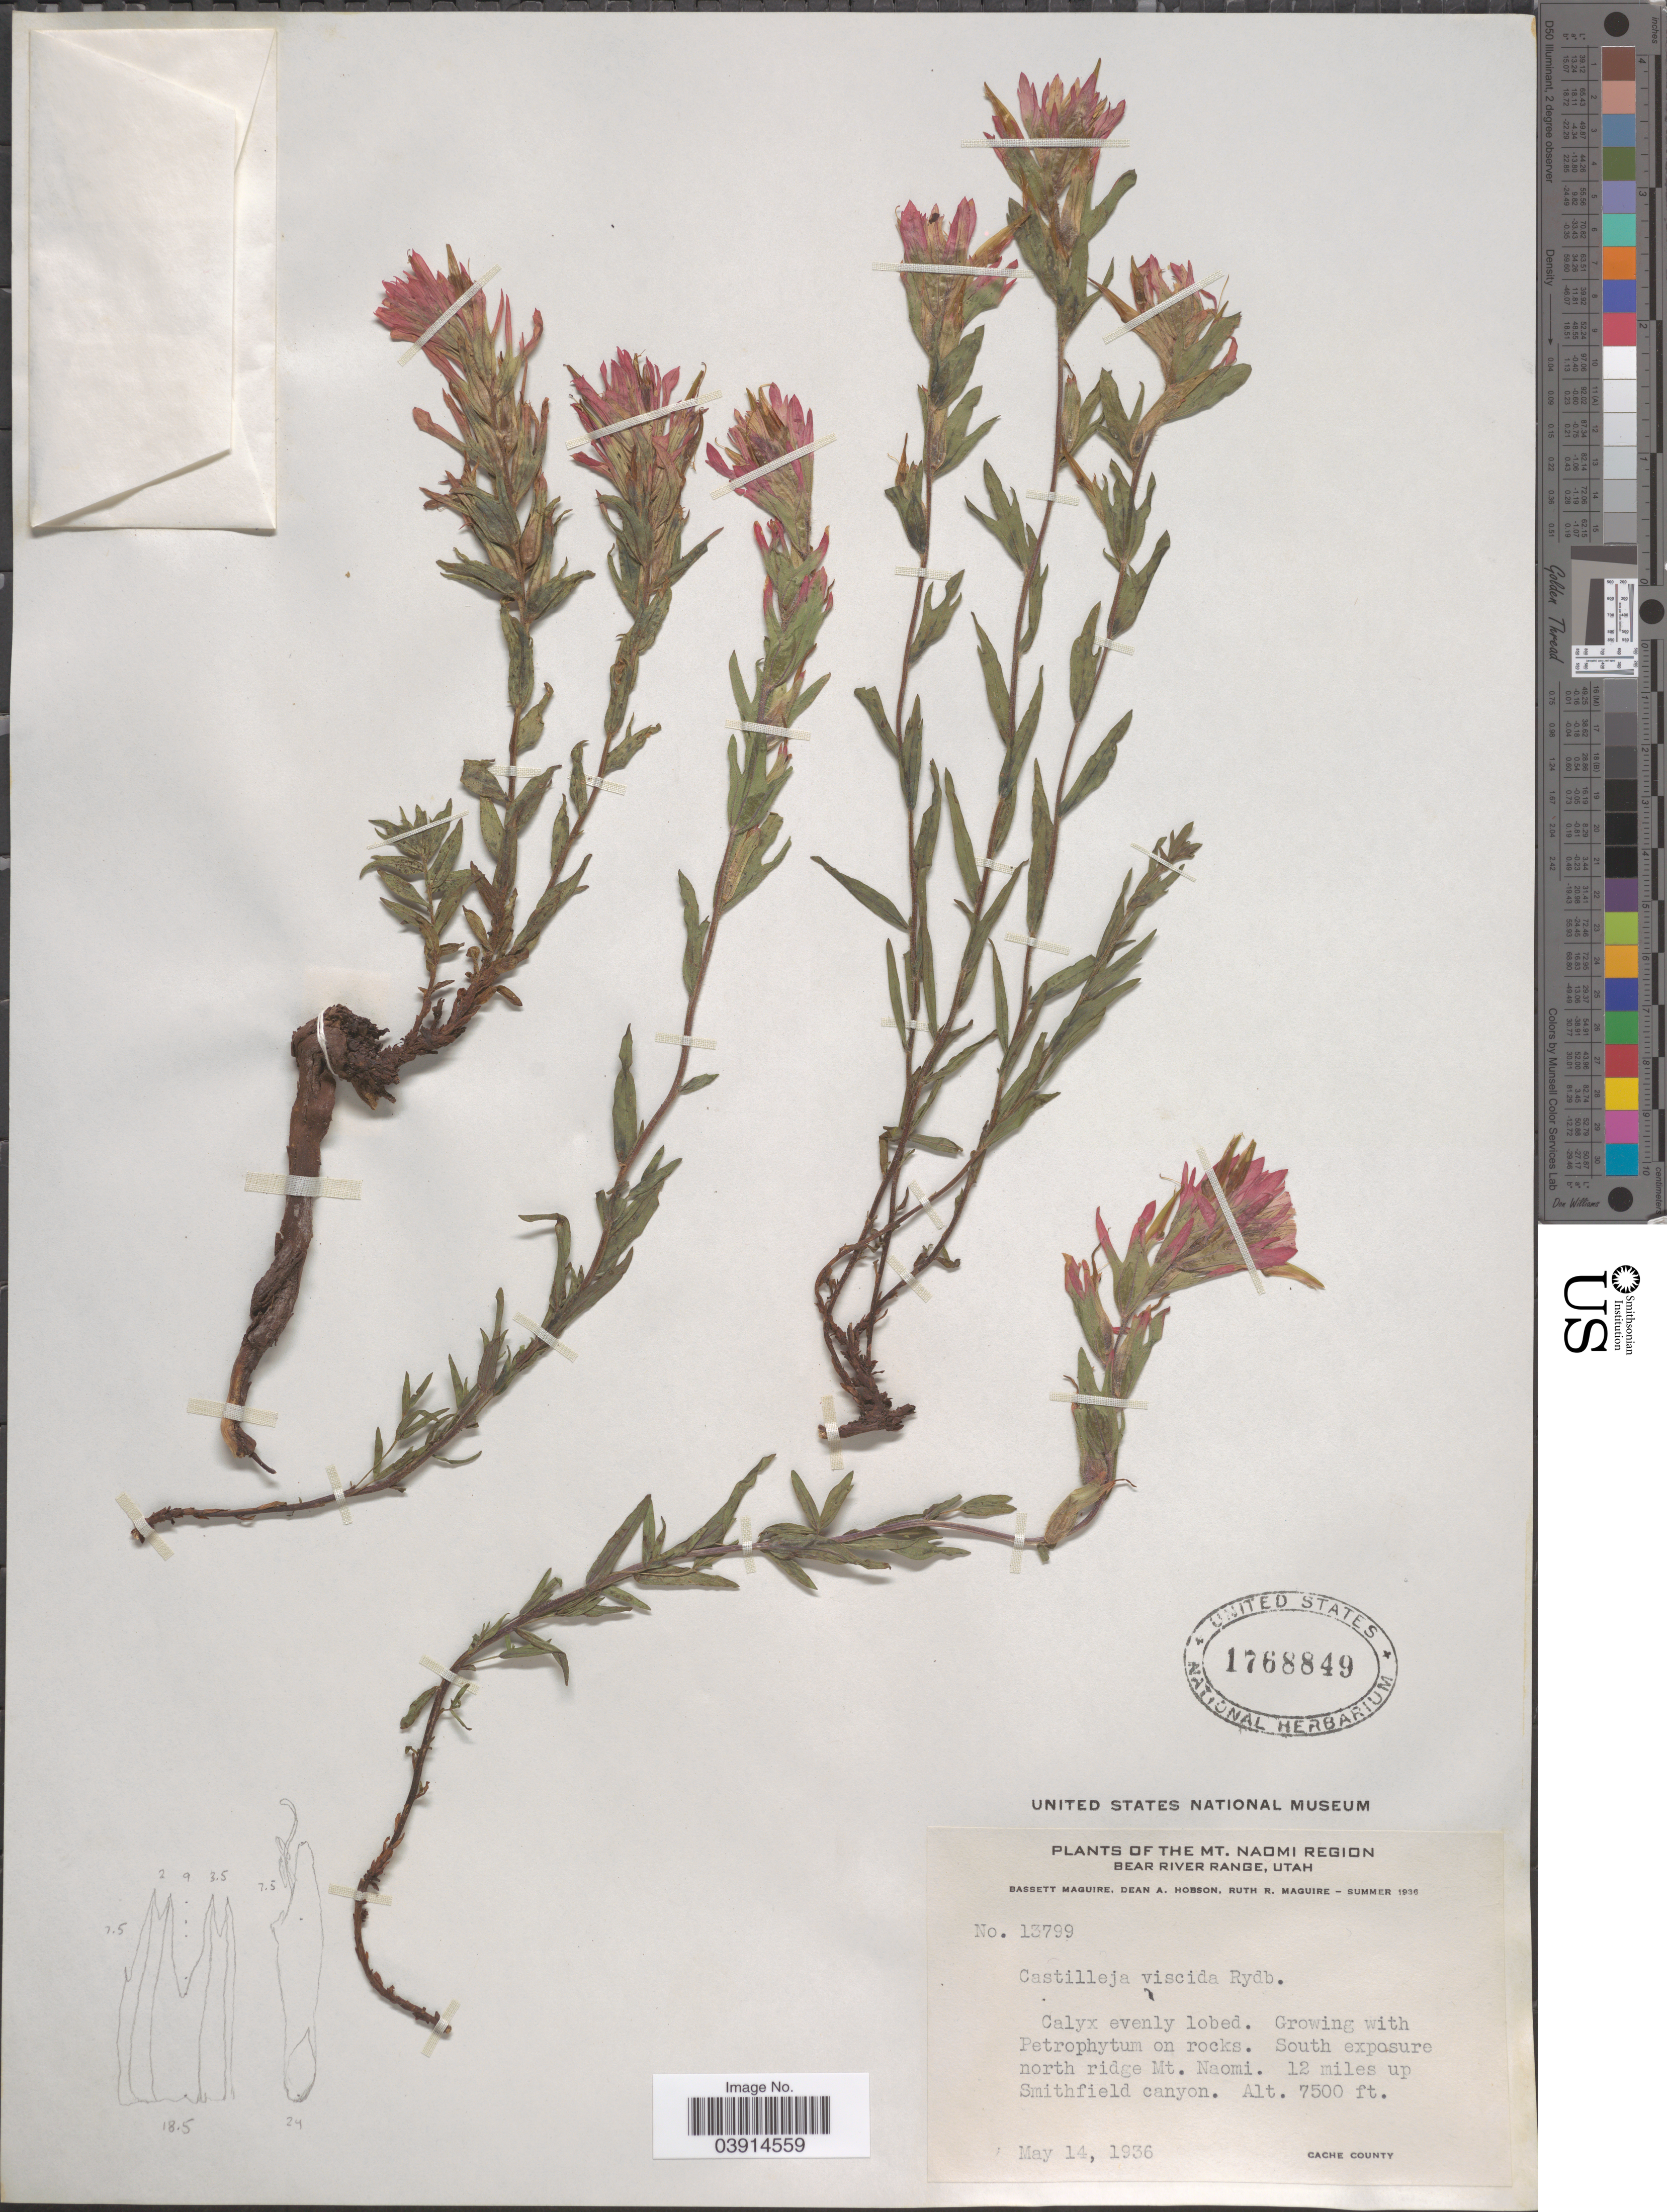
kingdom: Plantae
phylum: Tracheophyta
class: Magnoliopsida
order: Lamiales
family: Orobanchaceae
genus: Castilleja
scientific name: Castilleja viscida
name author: Rydb.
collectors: B. Maguire, D. Hobson & R. R. Maguire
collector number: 13799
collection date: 1936-05-14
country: United States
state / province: Utah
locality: The Mt. Naomi Region. Bear River Range. South exposure north ridge Mt. Naomi. 12 miles up Smithfield canyon. Cache County.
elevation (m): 2286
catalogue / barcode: US 1768849